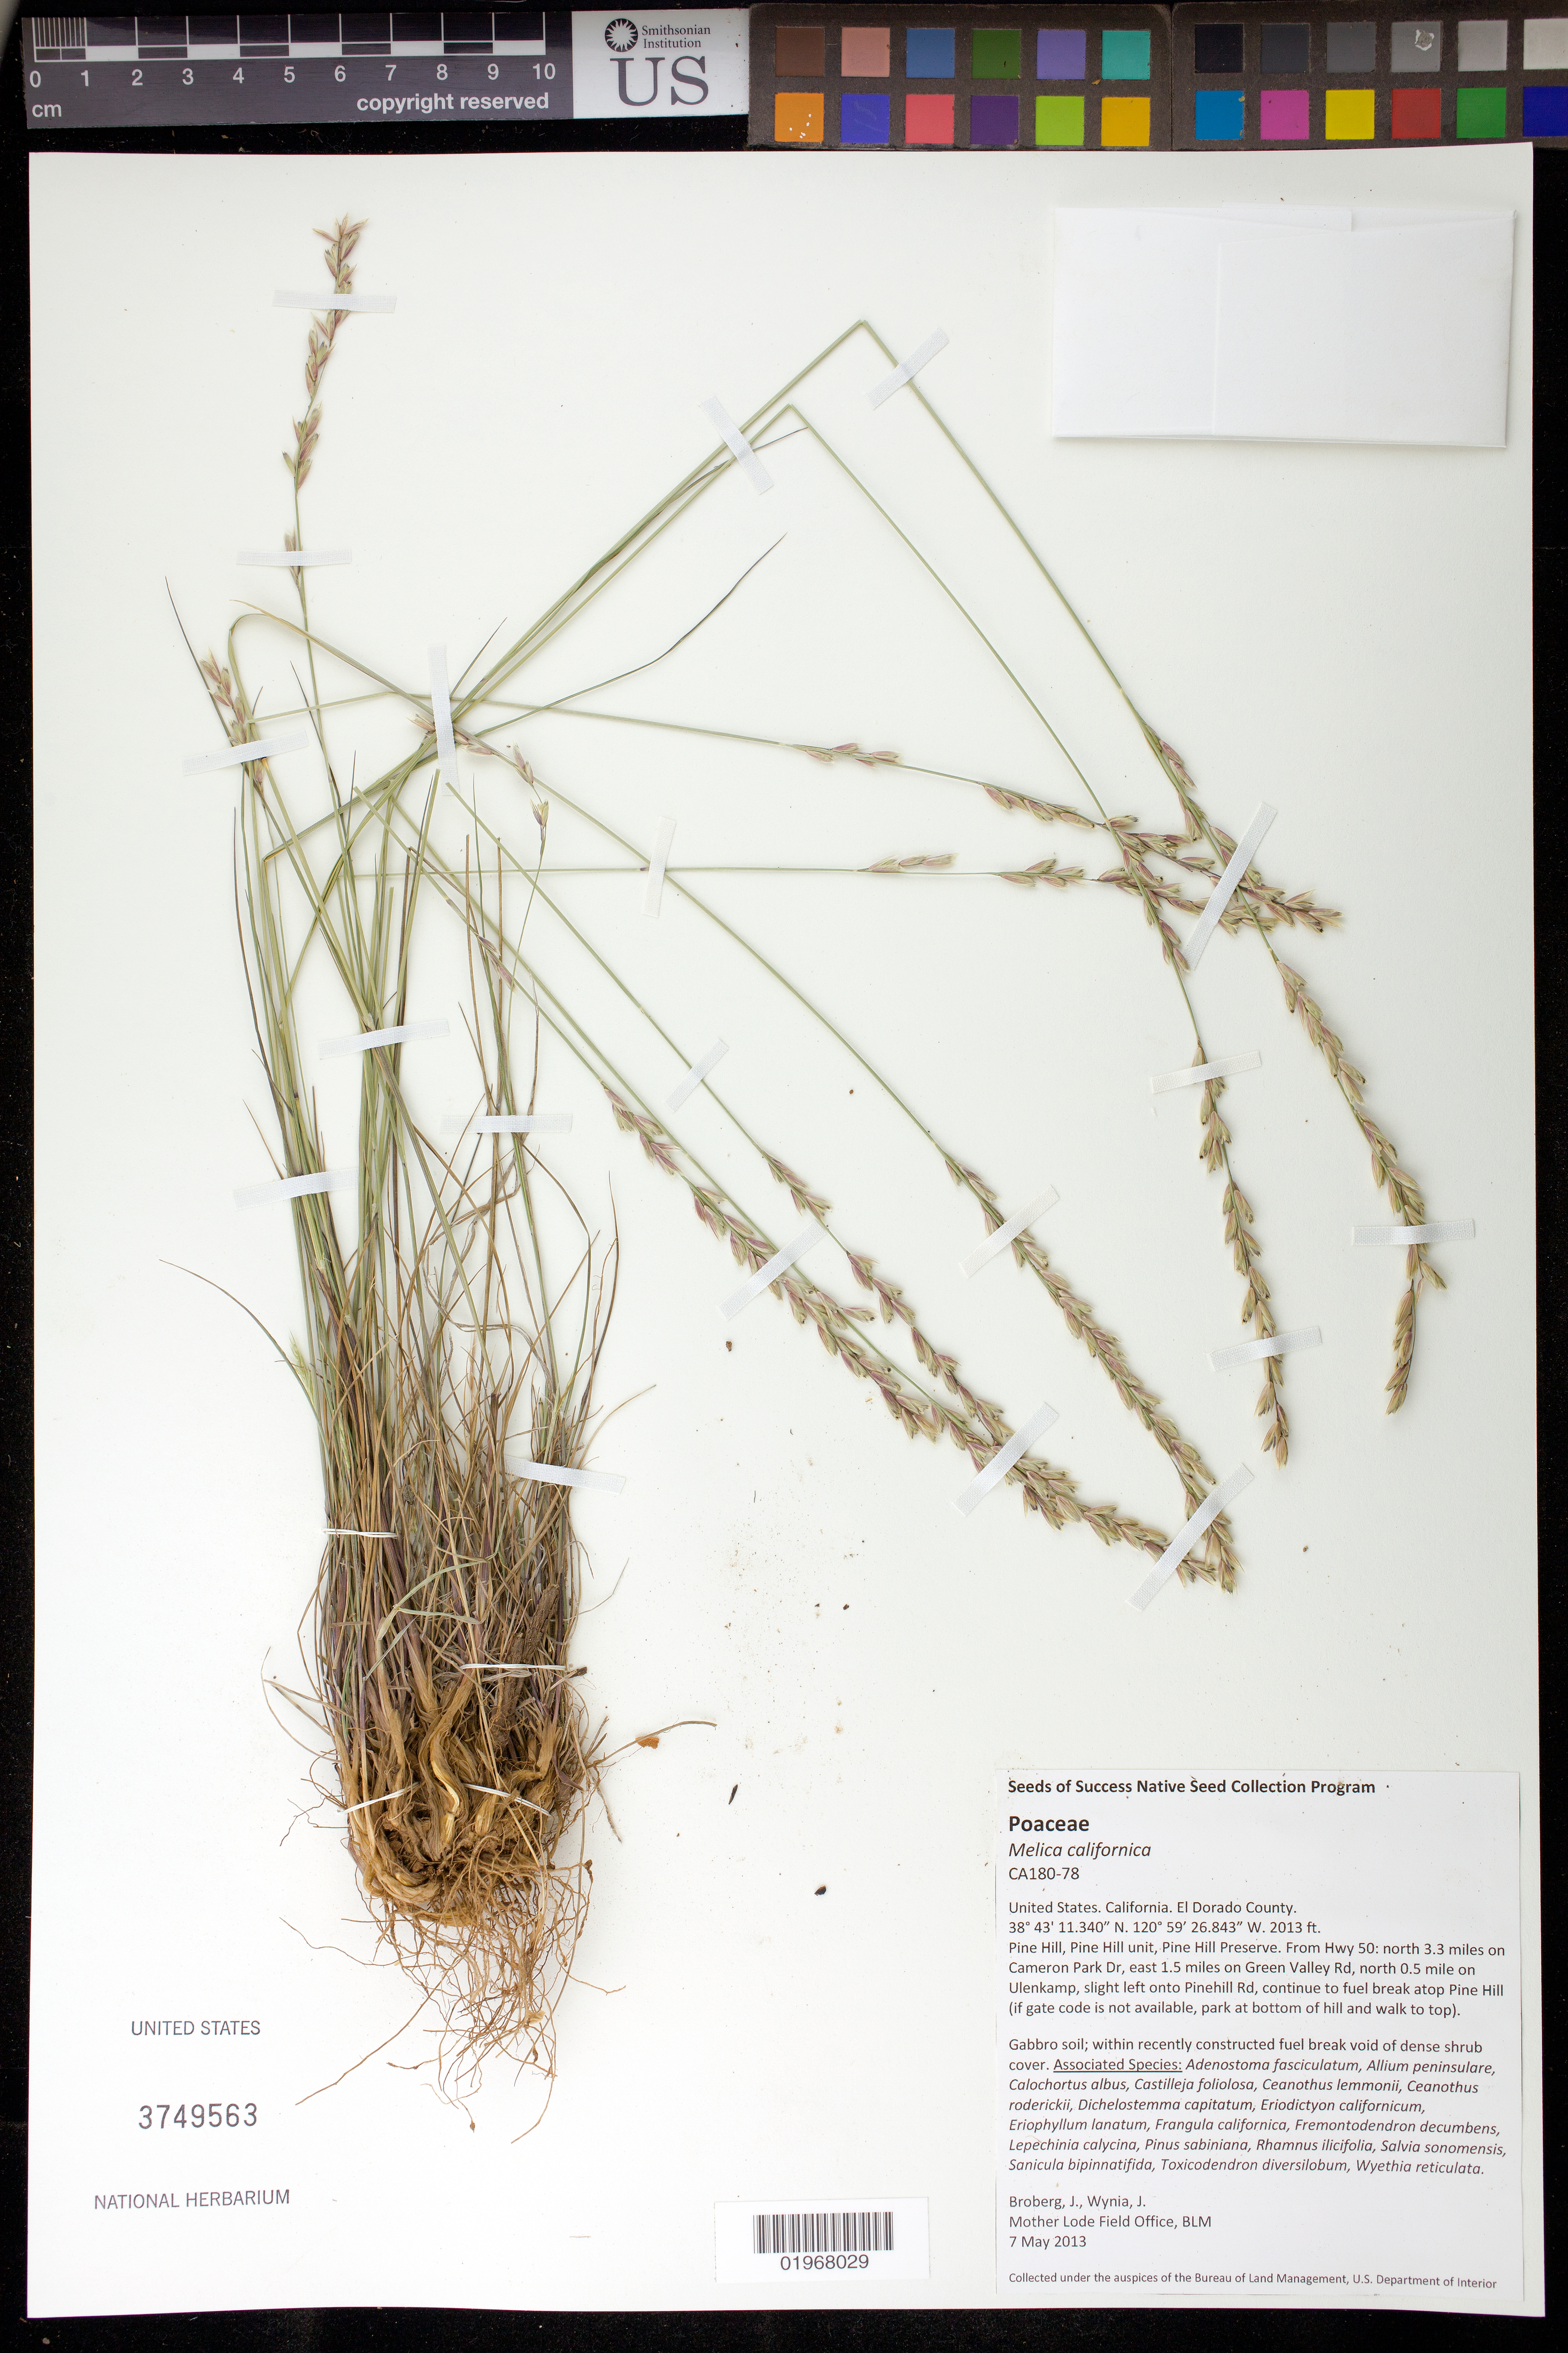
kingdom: Plantae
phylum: Tracheophyta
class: Liliopsida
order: Poales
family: Poaceae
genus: Melica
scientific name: Melica californica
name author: Scribn.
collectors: J. Broberg & J. Wynia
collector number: Ca180-78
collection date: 2013-05-07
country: United States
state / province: California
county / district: El Dorado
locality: Pine Hill, Pine Hill unit, Pine Hill Preserve.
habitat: Gabbro soil, in areas void of dense shrub cover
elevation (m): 614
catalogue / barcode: US 3749563